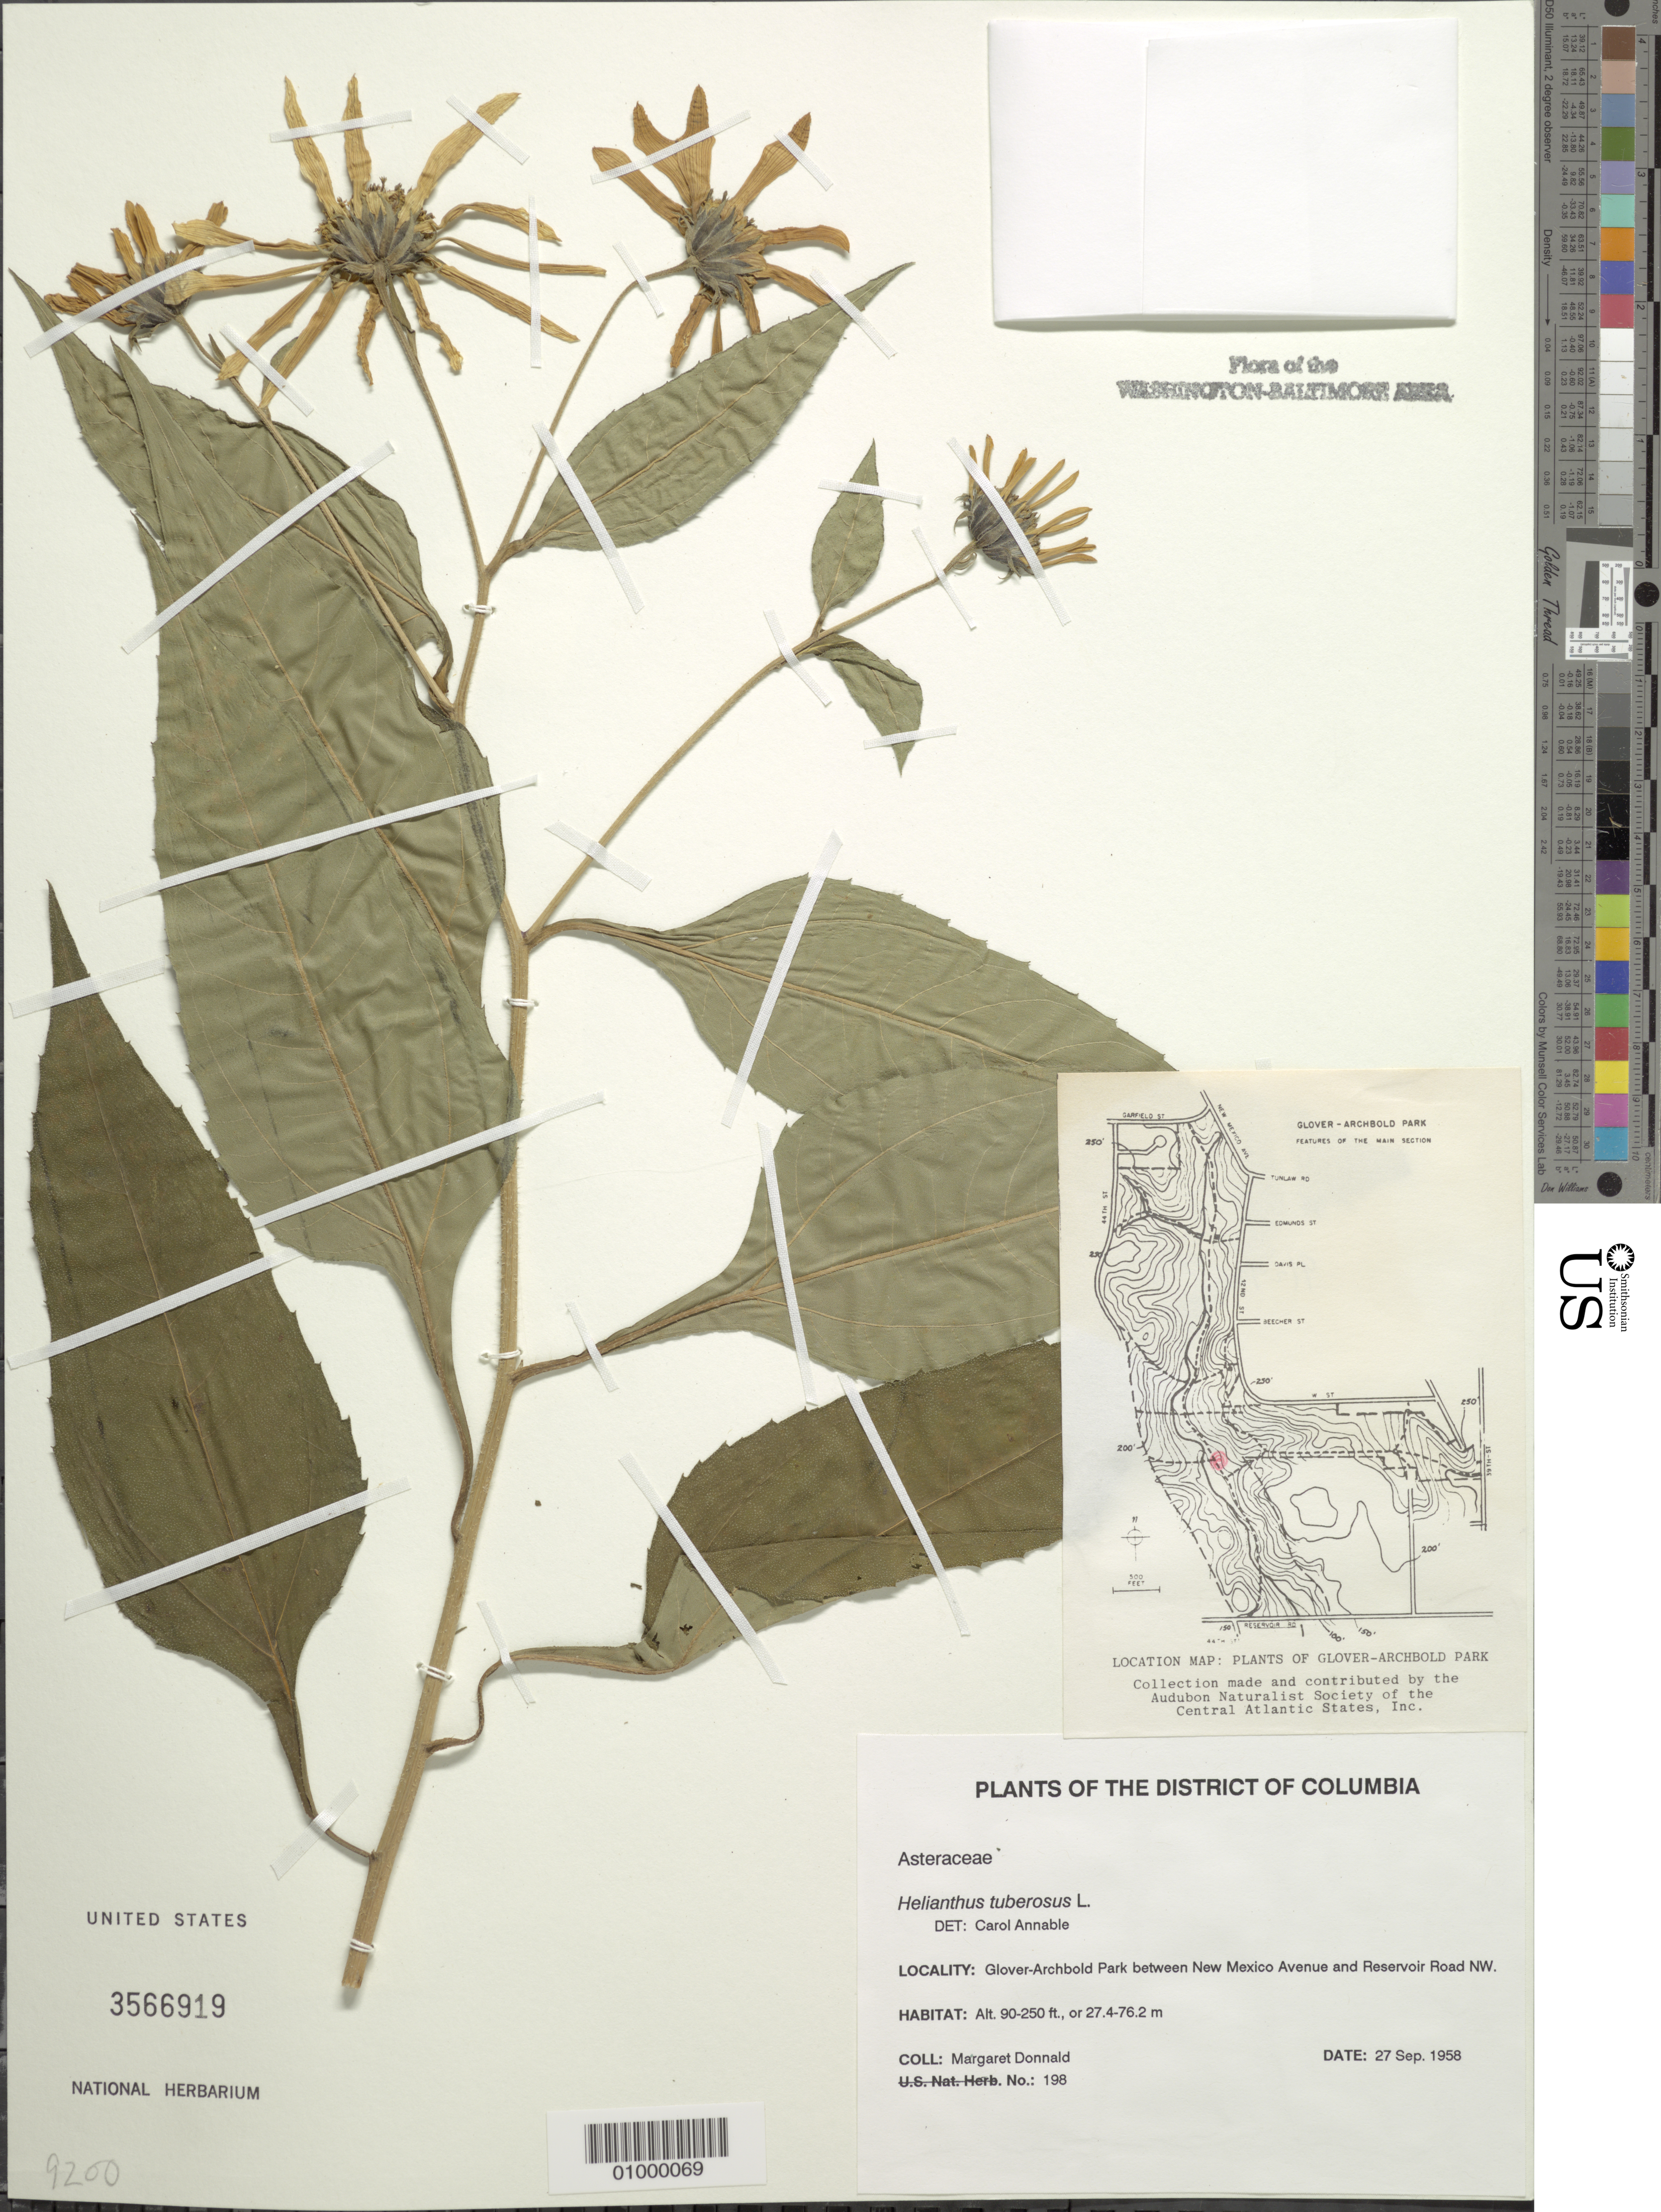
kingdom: Plantae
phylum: Tracheophyta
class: Magnoliopsida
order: Asterales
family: Asteraceae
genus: Helianthus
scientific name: Helianthus tuberosus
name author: L.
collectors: M. Donnald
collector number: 198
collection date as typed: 27 Sep 1958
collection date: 1958-09-27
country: United States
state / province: District of Columbia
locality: Glover-Archbold Park between New Mexico Avenue and Reservoir Road NW.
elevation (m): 27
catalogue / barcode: US 3566919